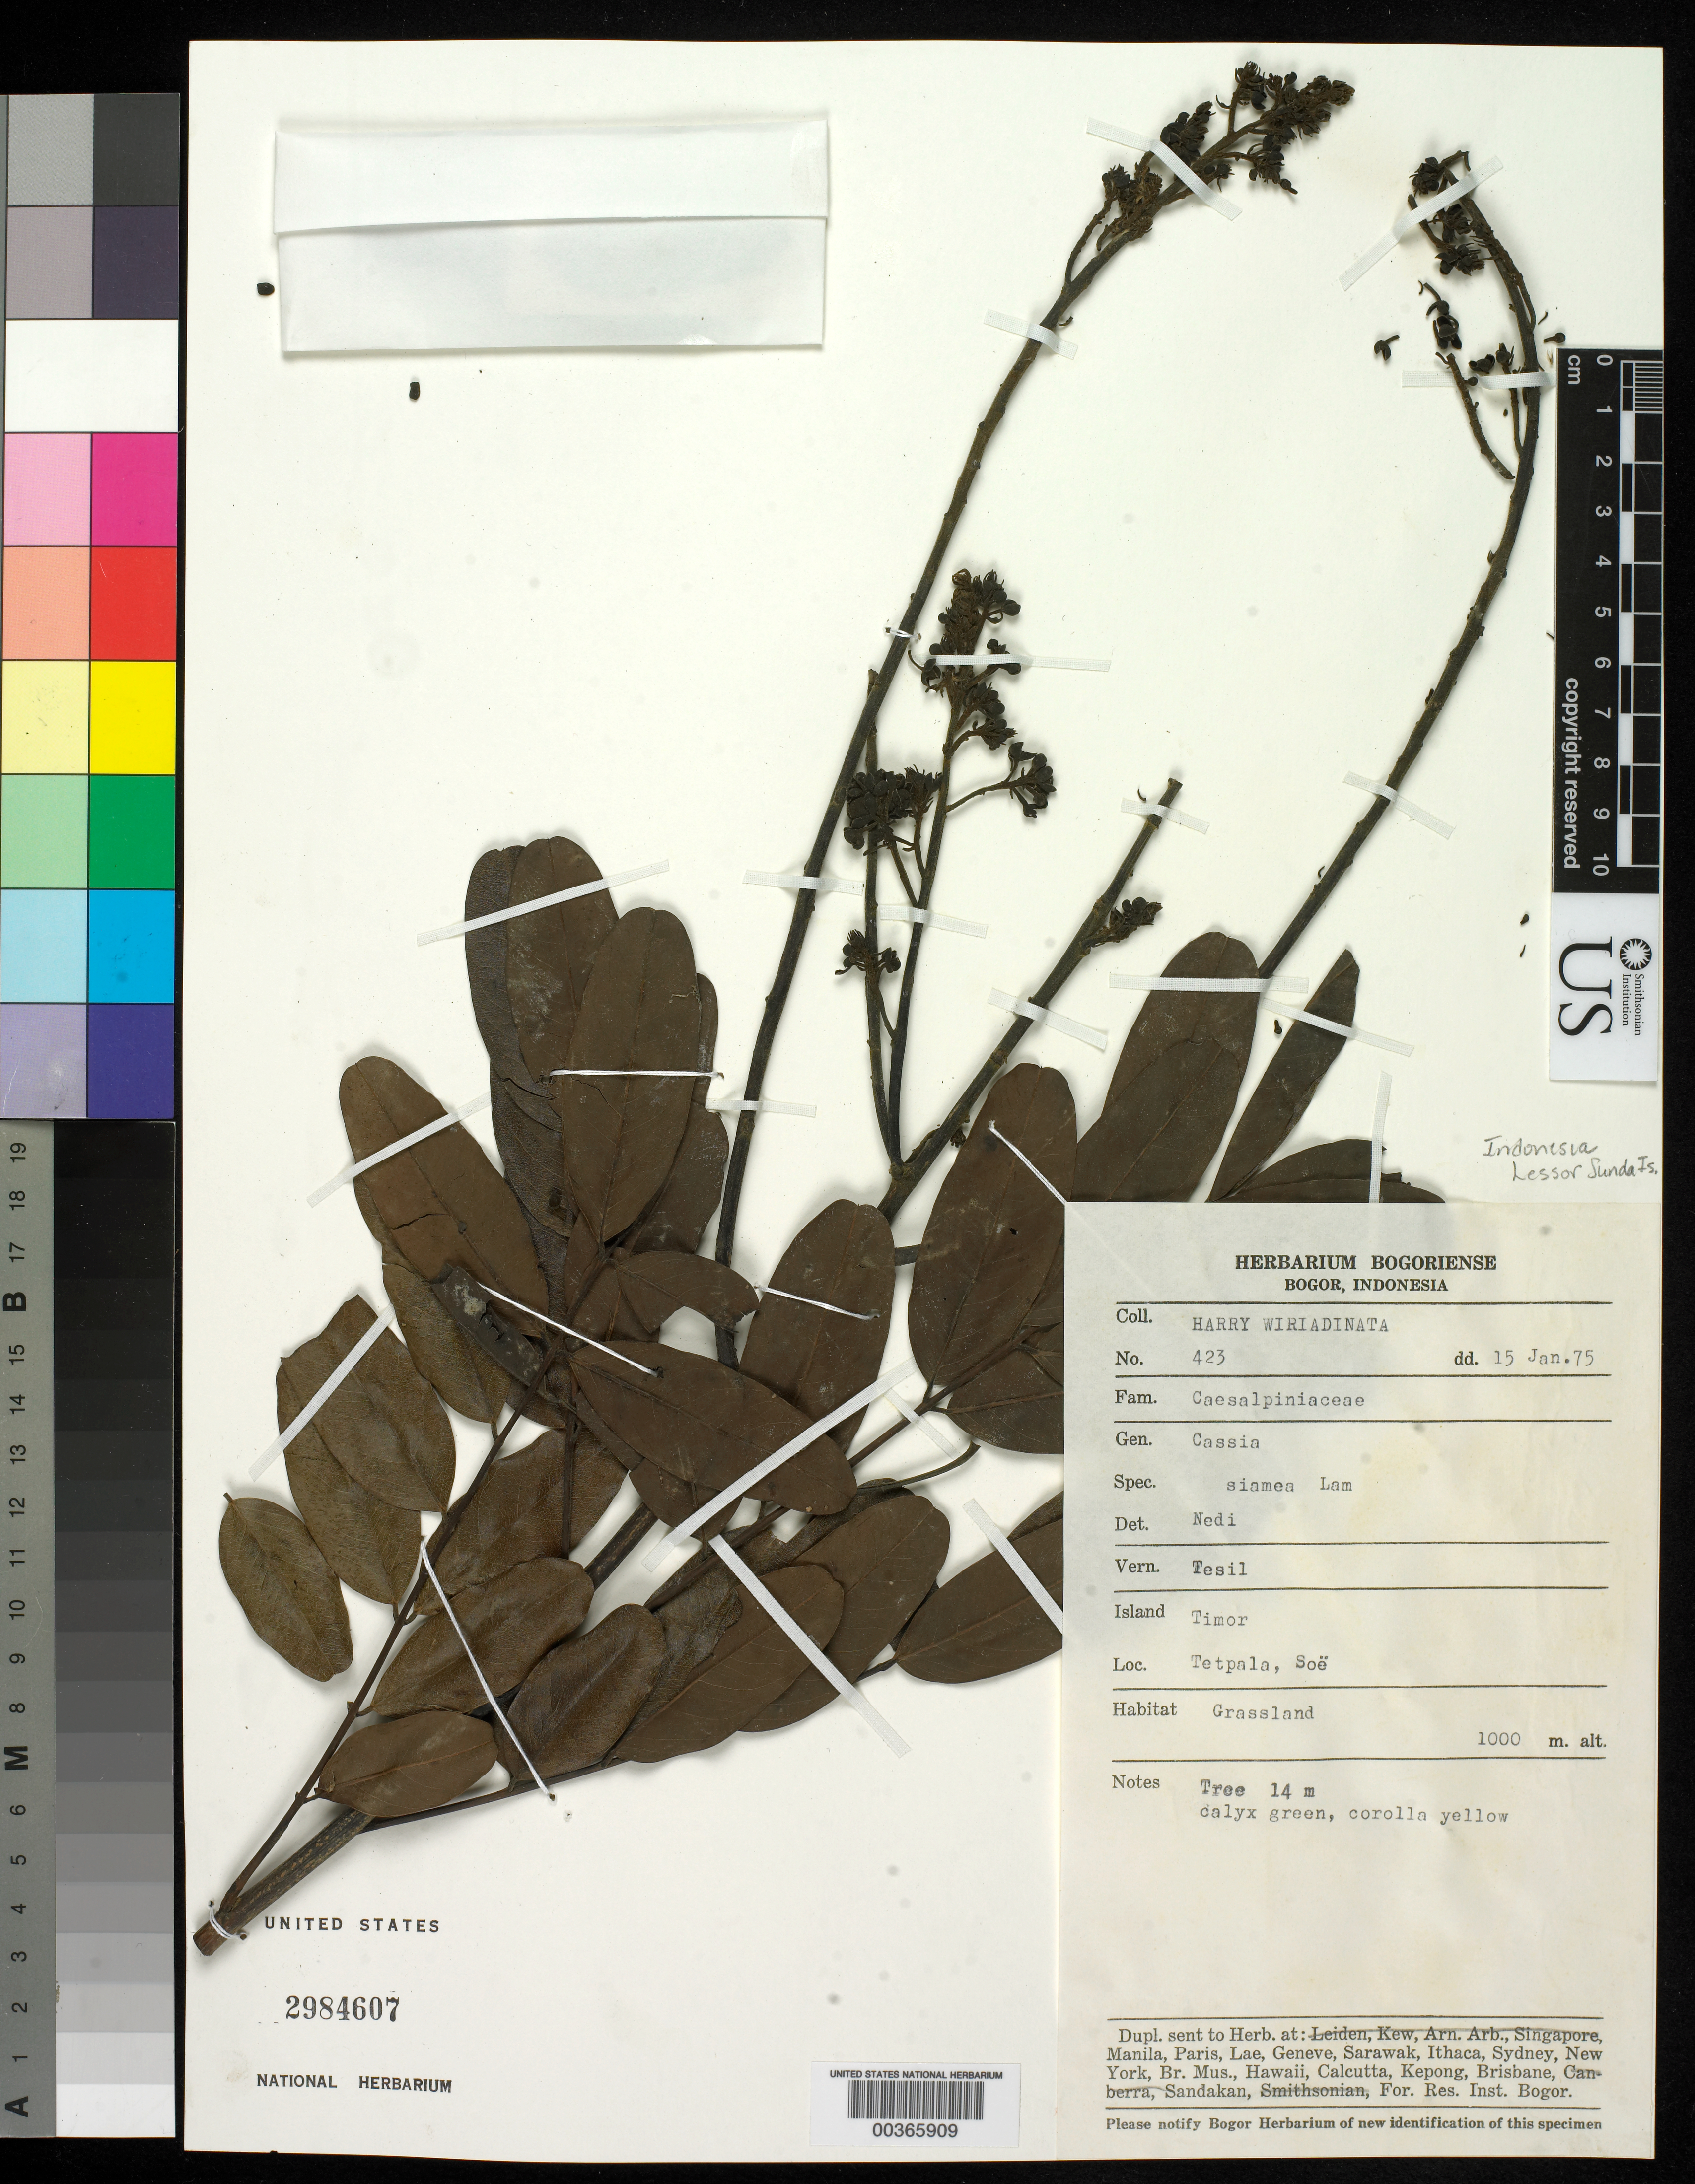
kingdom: Plantae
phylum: Tracheophyta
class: Magnoliopsida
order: Fabales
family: Fabaceae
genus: Senna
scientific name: Senna siamea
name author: (Lam.) H.S. Irwin & Barneby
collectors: H. Wiriadinata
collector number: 423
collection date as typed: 15 Jan 1975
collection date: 1975-01-15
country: Indonesia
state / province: Nusa Tenggara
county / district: Nusa Tenggara Timur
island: Timor Island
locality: Tetpala, soe [Lesser Sunda Is.]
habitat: Grassland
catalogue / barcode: US 2984607